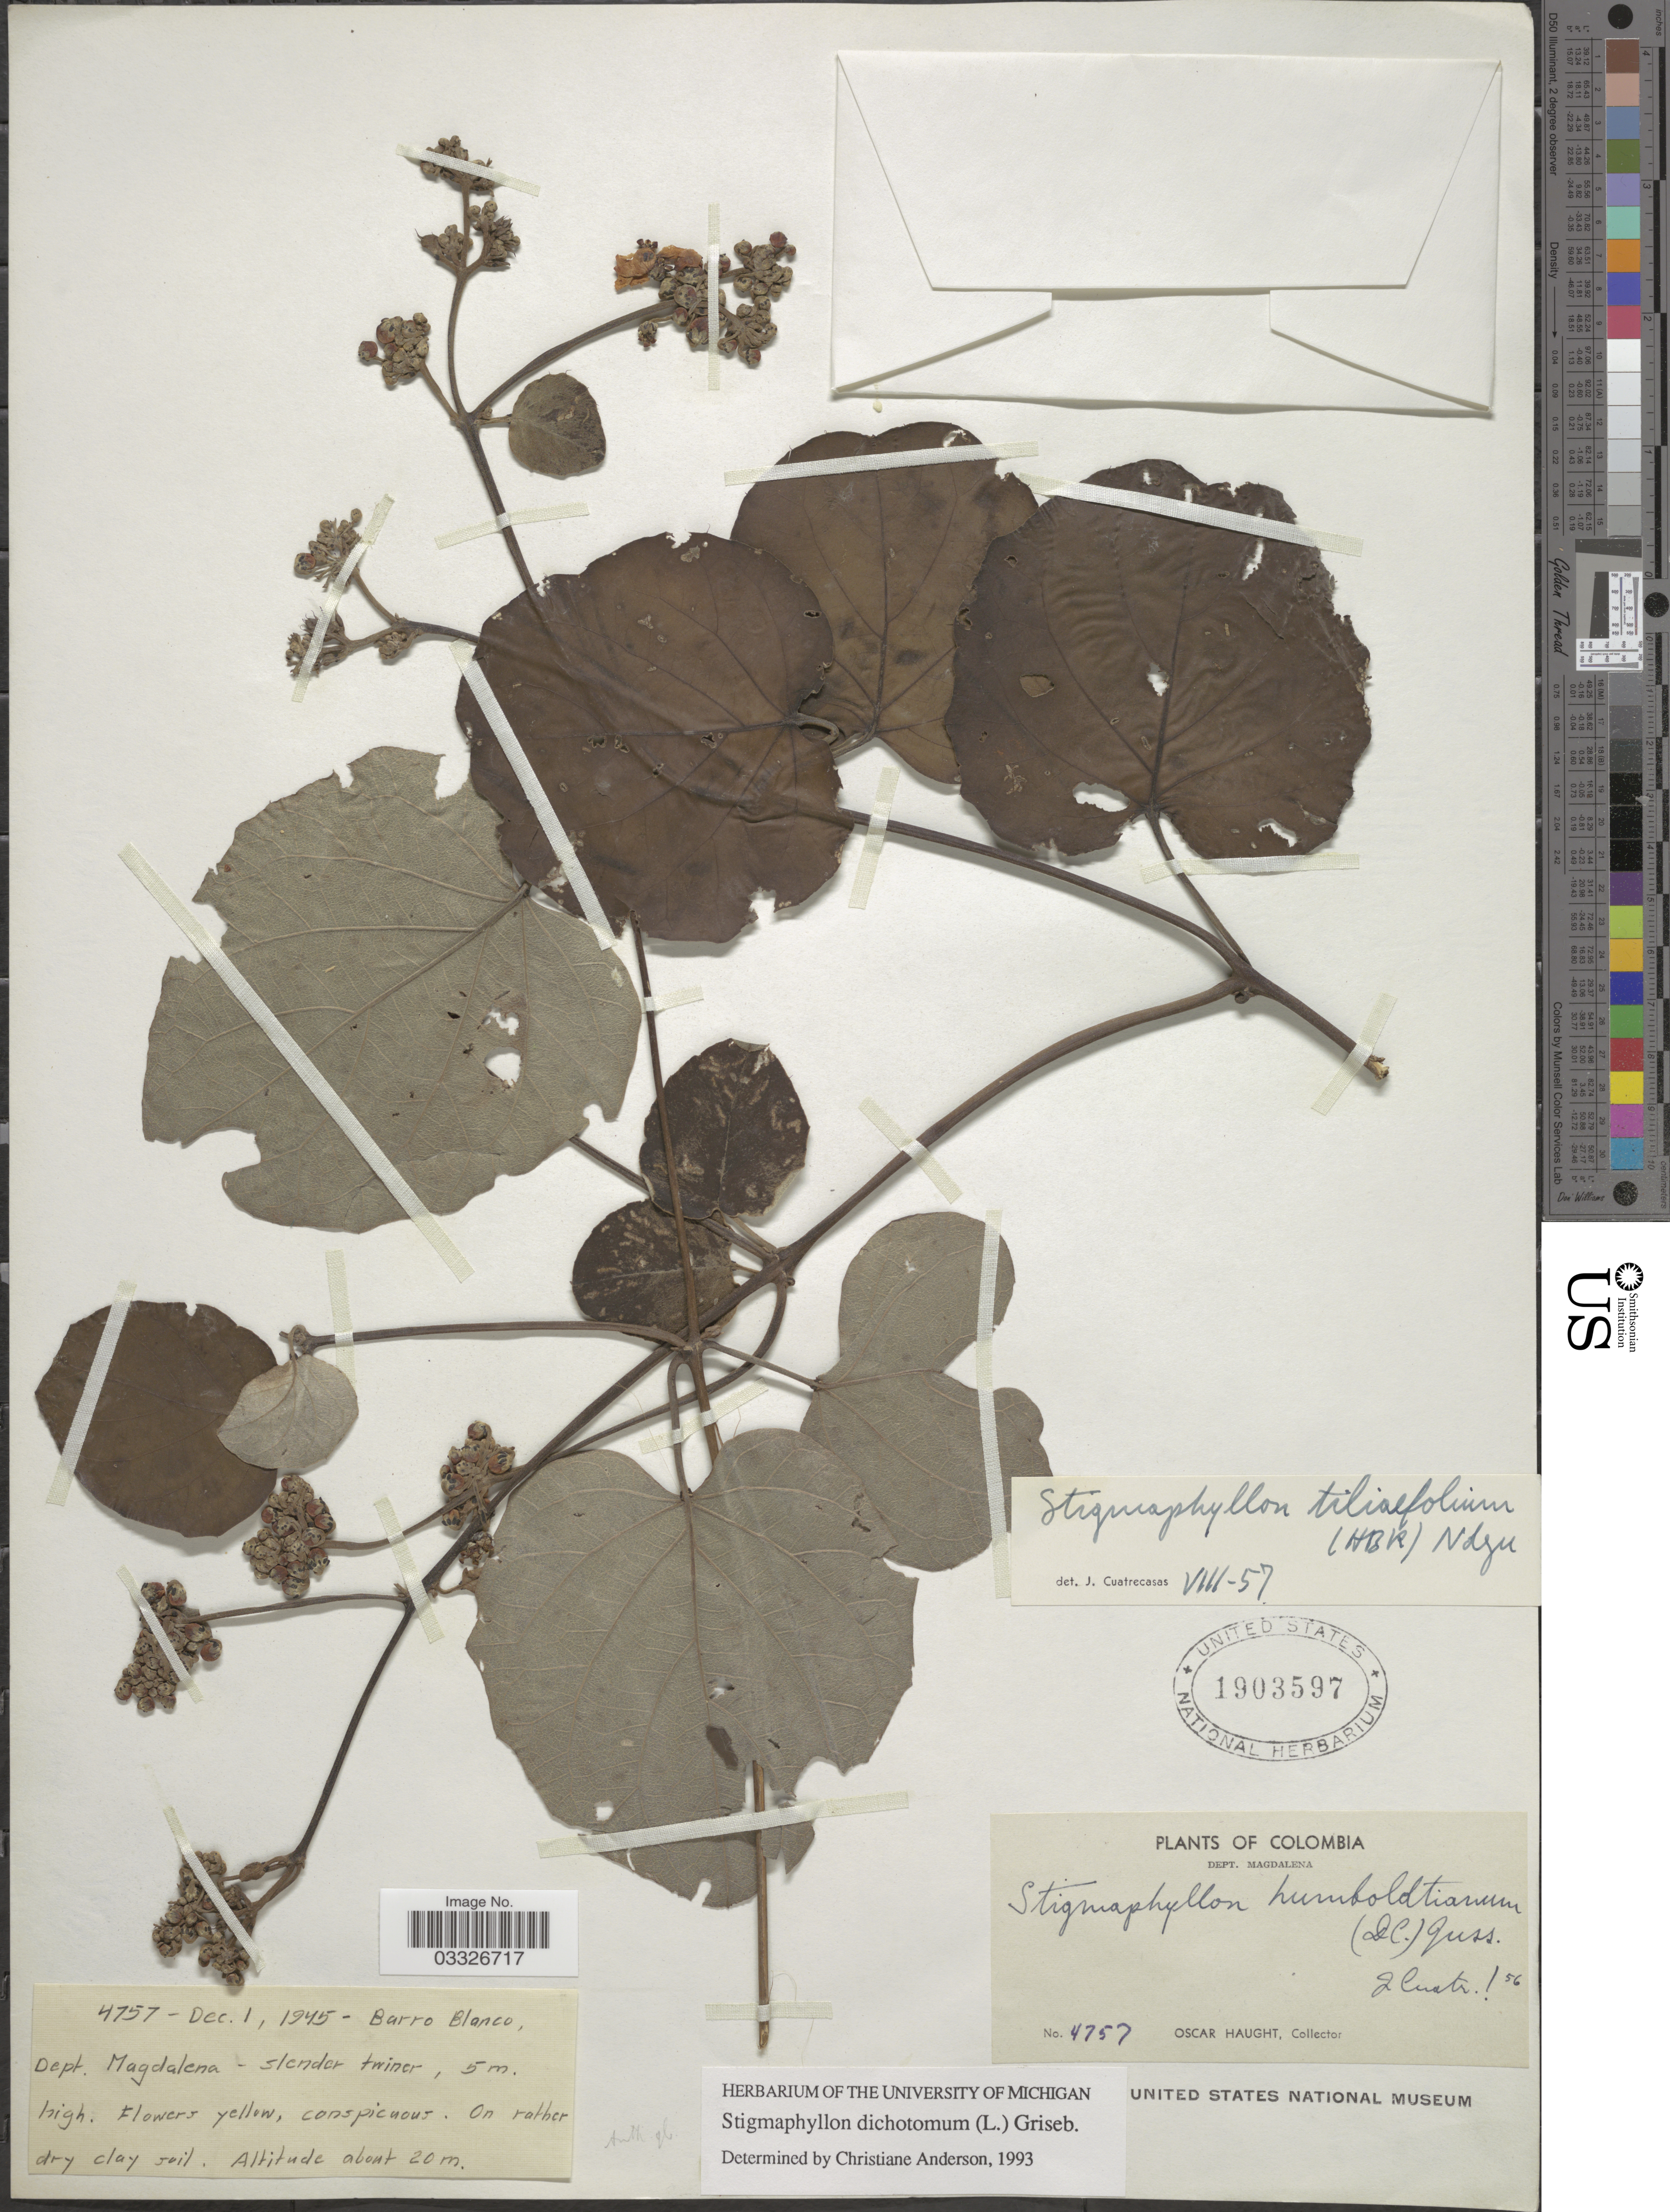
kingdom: Plantae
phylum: Tracheophyta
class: Magnoliopsida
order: Malpighiales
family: Malpighiaceae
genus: Stigmaphyllon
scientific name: Stigmaphyllon dichotomum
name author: Griseb.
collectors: O. Haught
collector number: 4757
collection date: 1945-12-01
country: Colombia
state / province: Magdalena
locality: Barro Blanco. Dept. Magdalena.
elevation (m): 20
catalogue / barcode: US 1903597